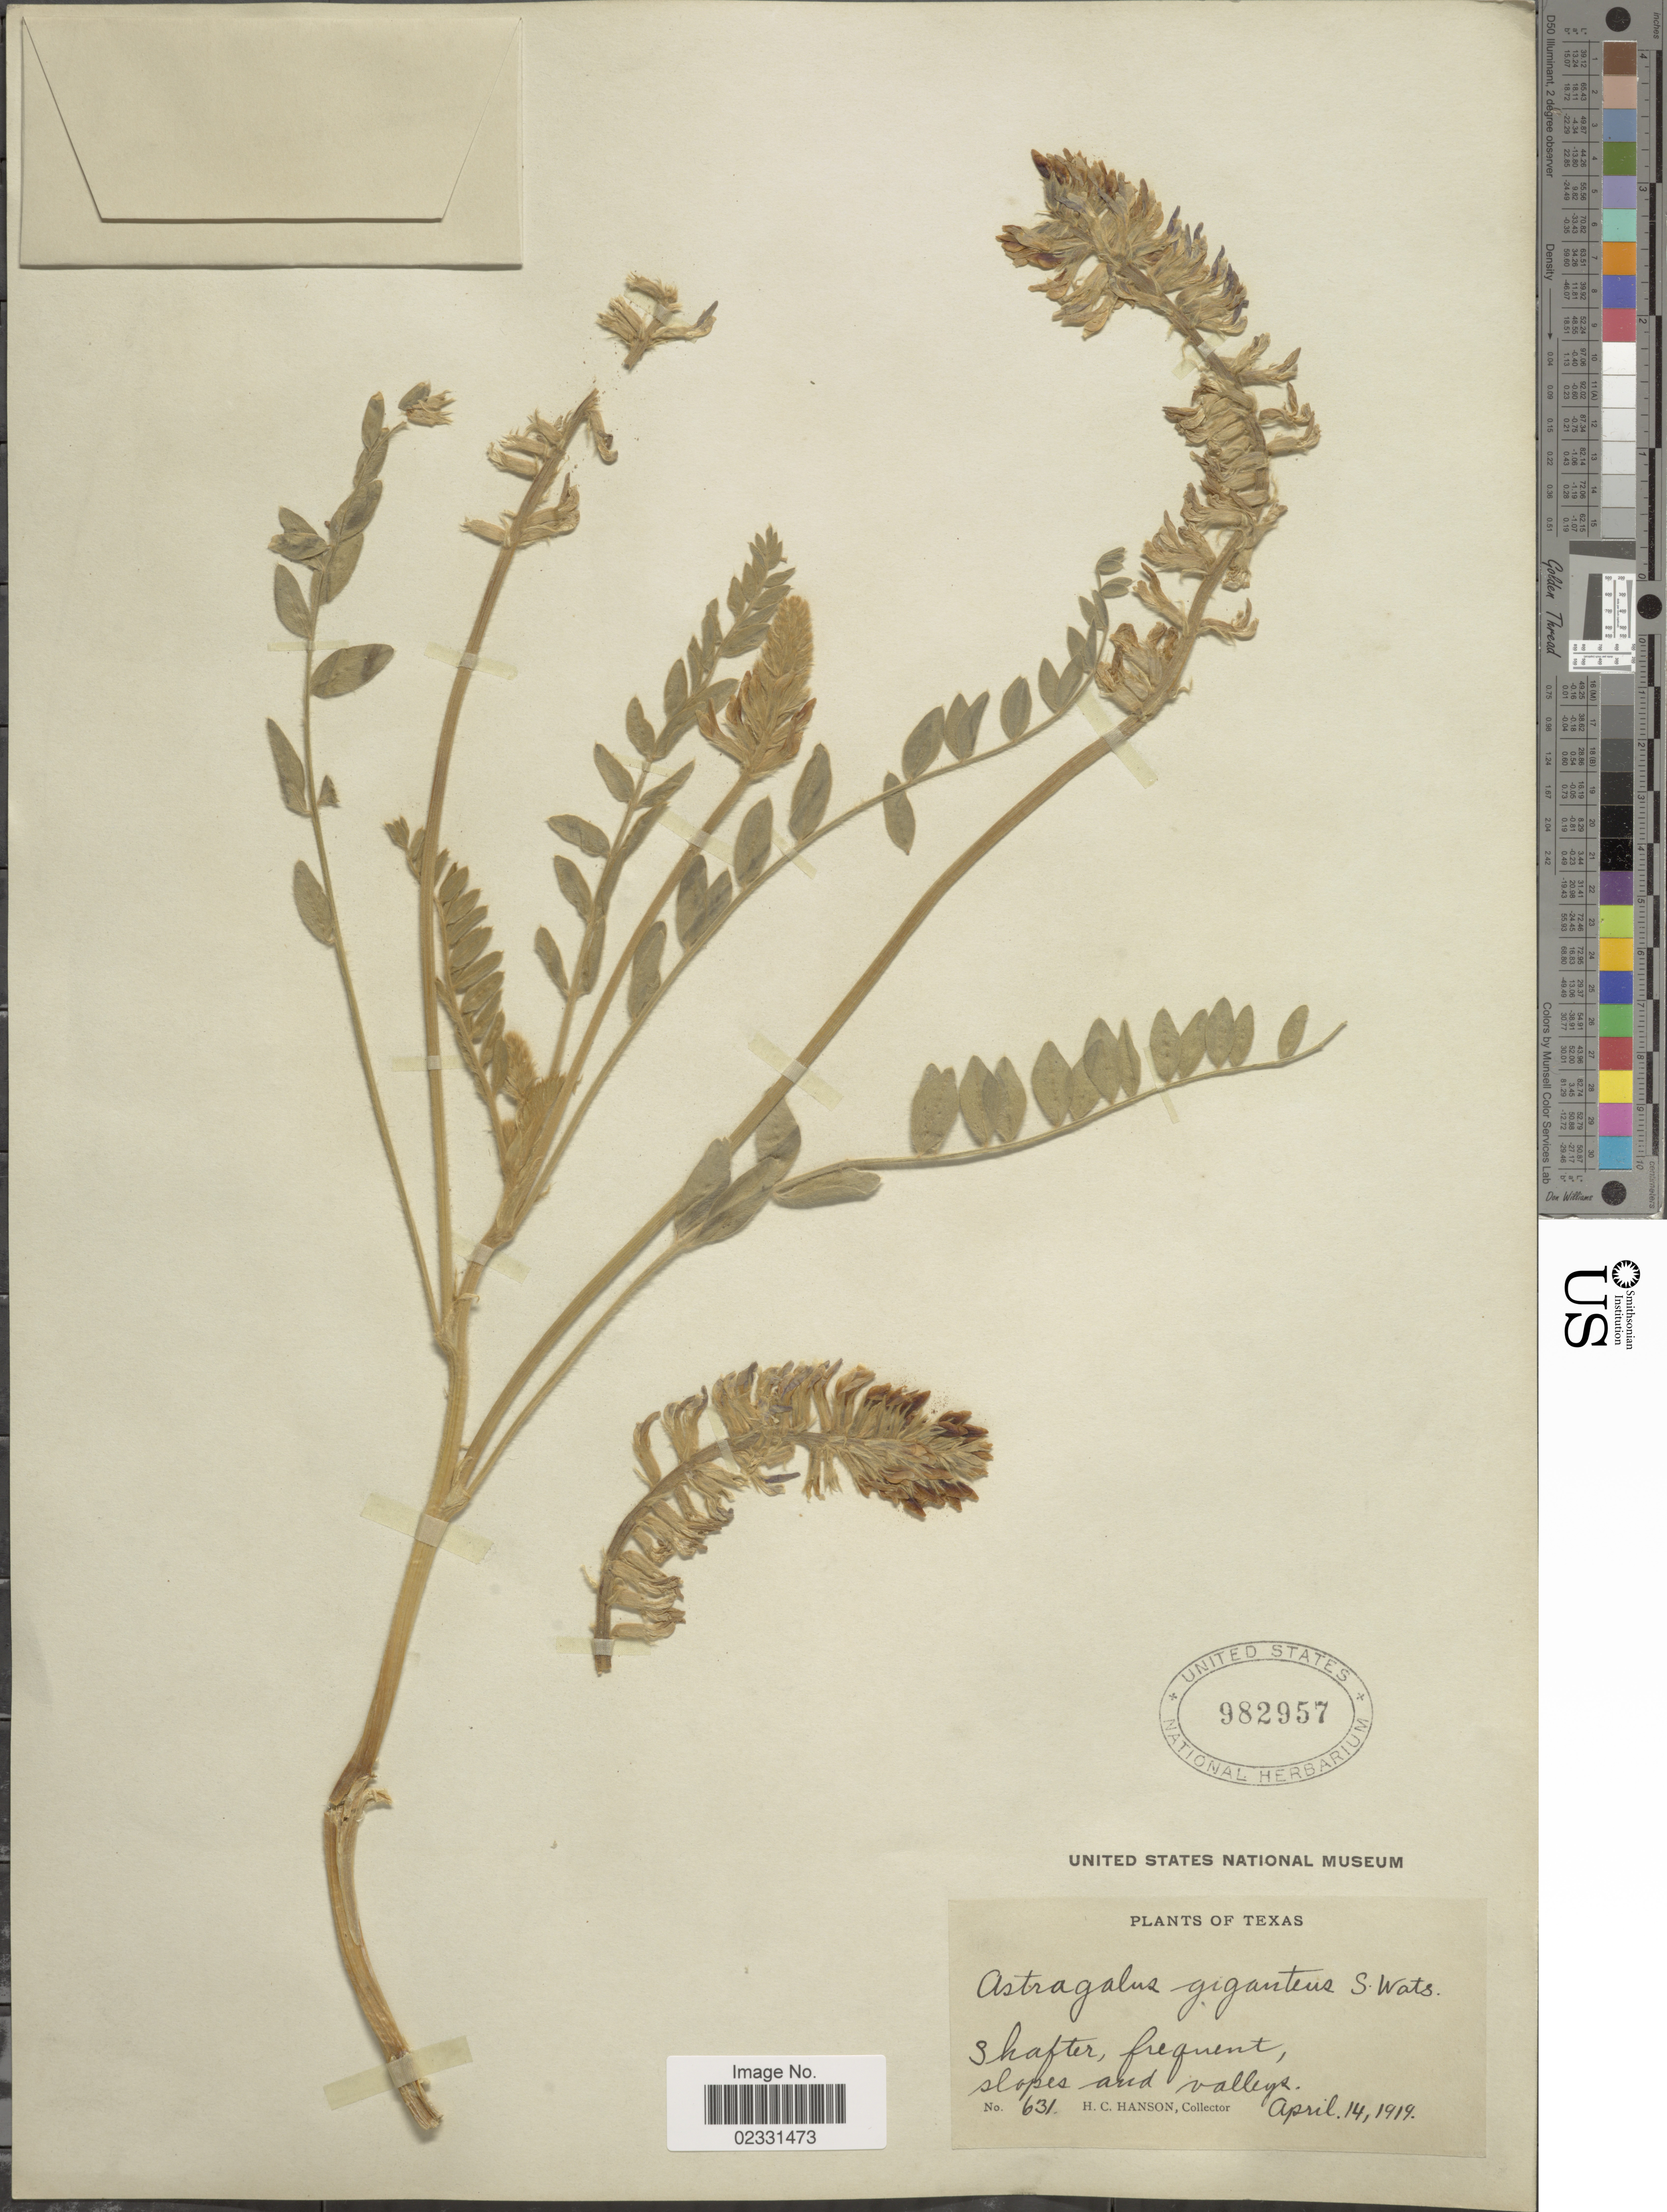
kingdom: Plantae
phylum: Tracheophyta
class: Magnoliopsida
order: Fabales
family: Fabaceae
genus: Astragalus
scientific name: Astragalus giganteus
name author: S. Watson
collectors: H. Hanson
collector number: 631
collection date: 1919-04-14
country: United States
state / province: Texas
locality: Slopes and Valleys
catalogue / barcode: US 982957